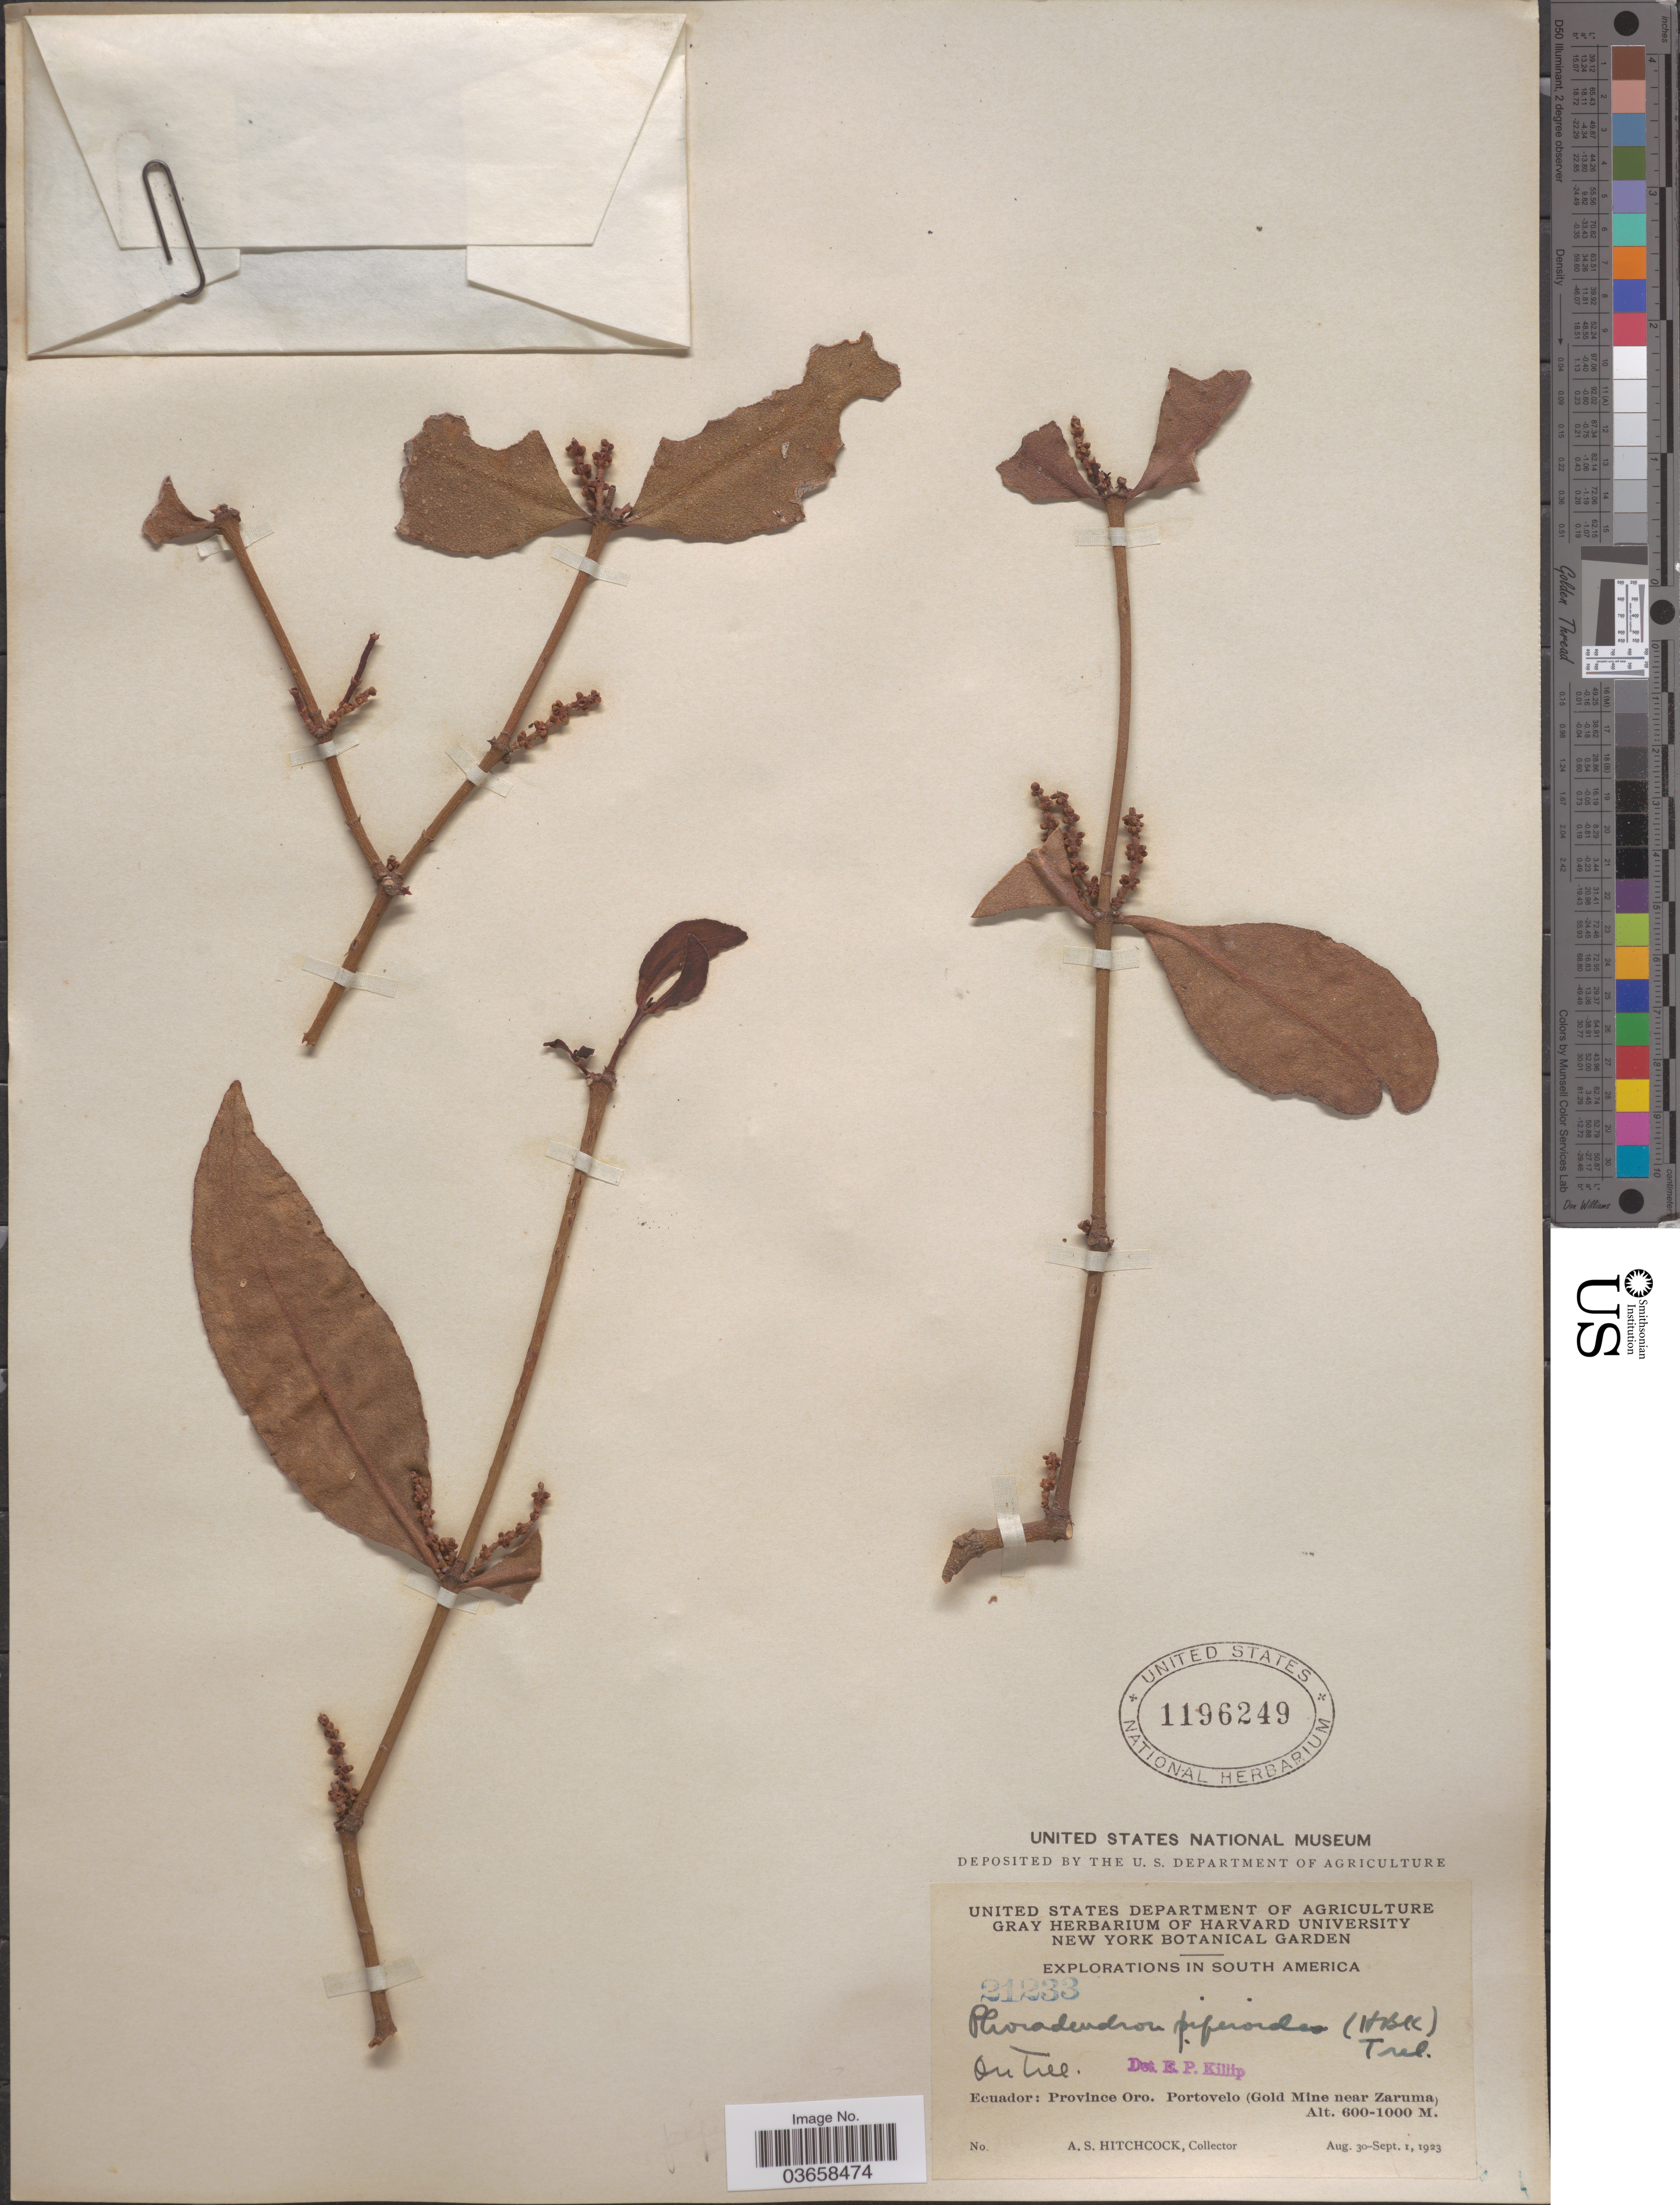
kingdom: Plantae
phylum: Tracheophyta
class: Magnoliopsida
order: Santalales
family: Viscaceae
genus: Phoradendron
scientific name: Phoradendron piperoides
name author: (Kunth) Trel.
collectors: A. S. Hitchcock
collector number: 21233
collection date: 1923-08-30/1923-09-01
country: Ecuador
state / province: El Oro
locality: Province Oro, Portovelo (Gold Mine near Zaruma).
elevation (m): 600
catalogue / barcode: US 1196249